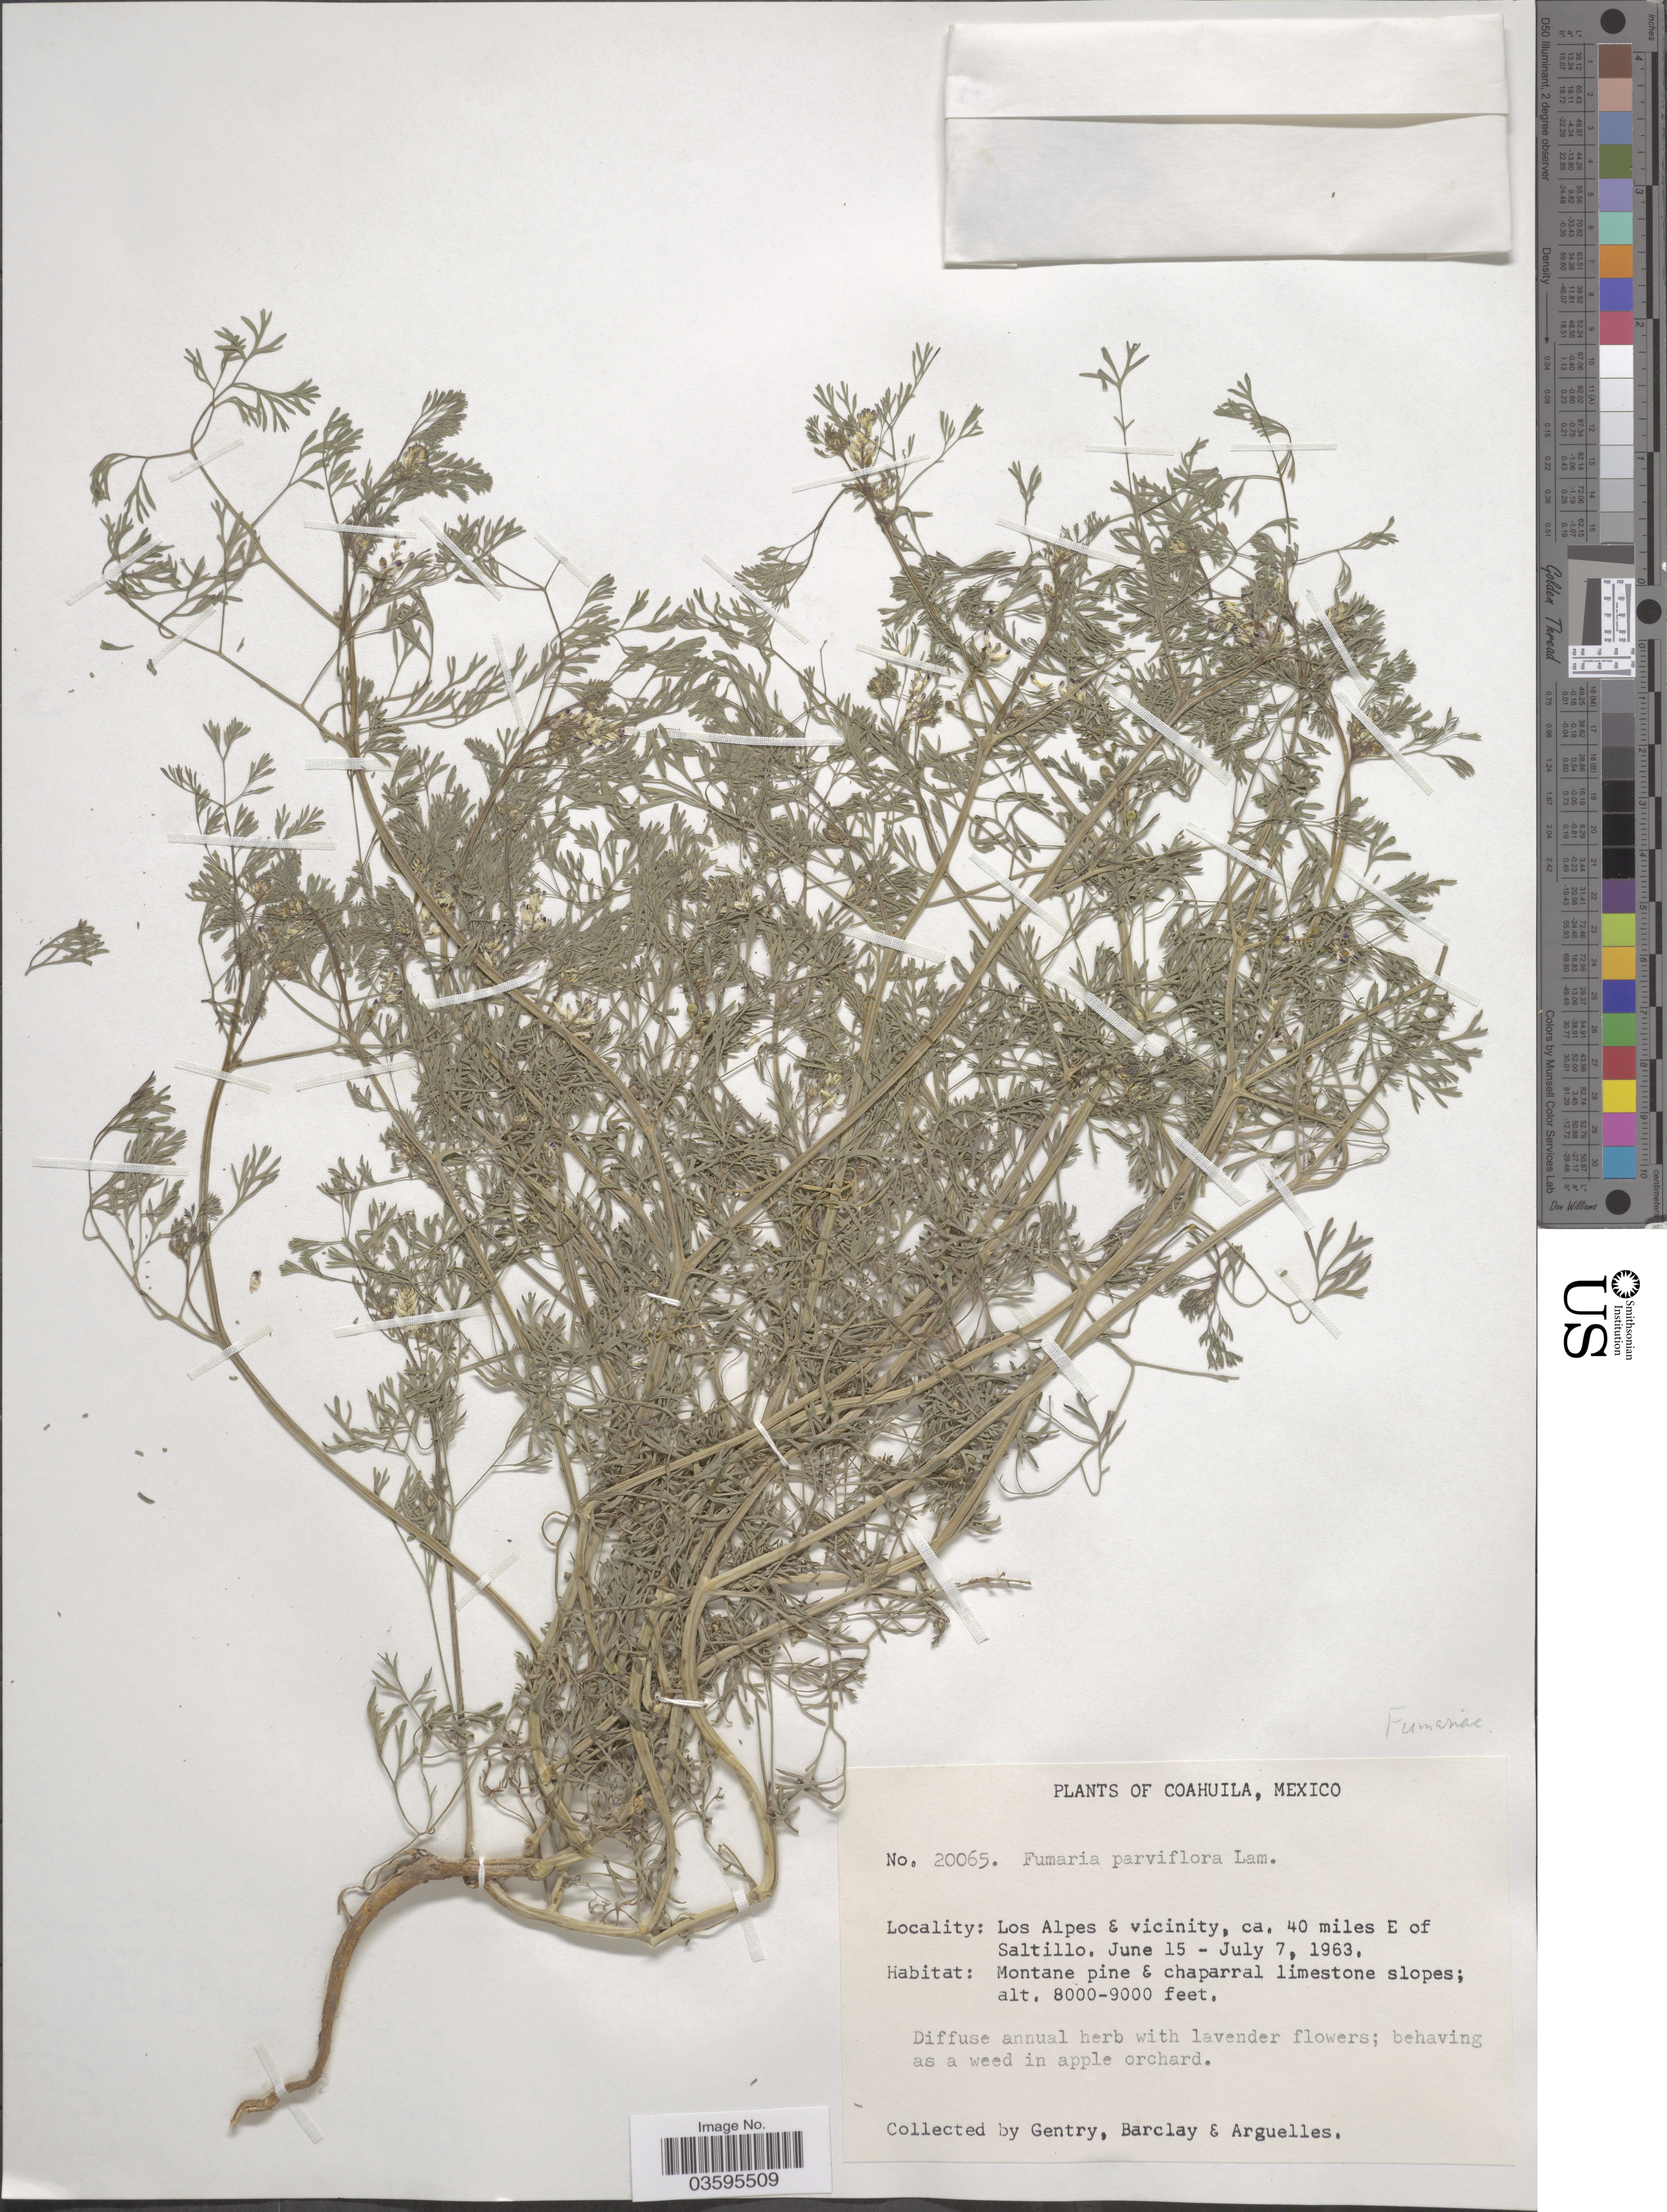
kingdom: Plantae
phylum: Tracheophyta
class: Magnoliopsida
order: Ranunculales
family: Papaveraceae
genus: Fumaria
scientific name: Fumaria parviflora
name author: Lam.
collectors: Gentry, --, -- Barclay & Arguelles, --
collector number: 20065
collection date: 1963-06-15/1963-07-07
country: Mexico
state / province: Coahuila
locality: Los Alpes & vicinity, ca. 40 miles E of Saltillo.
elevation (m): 2438